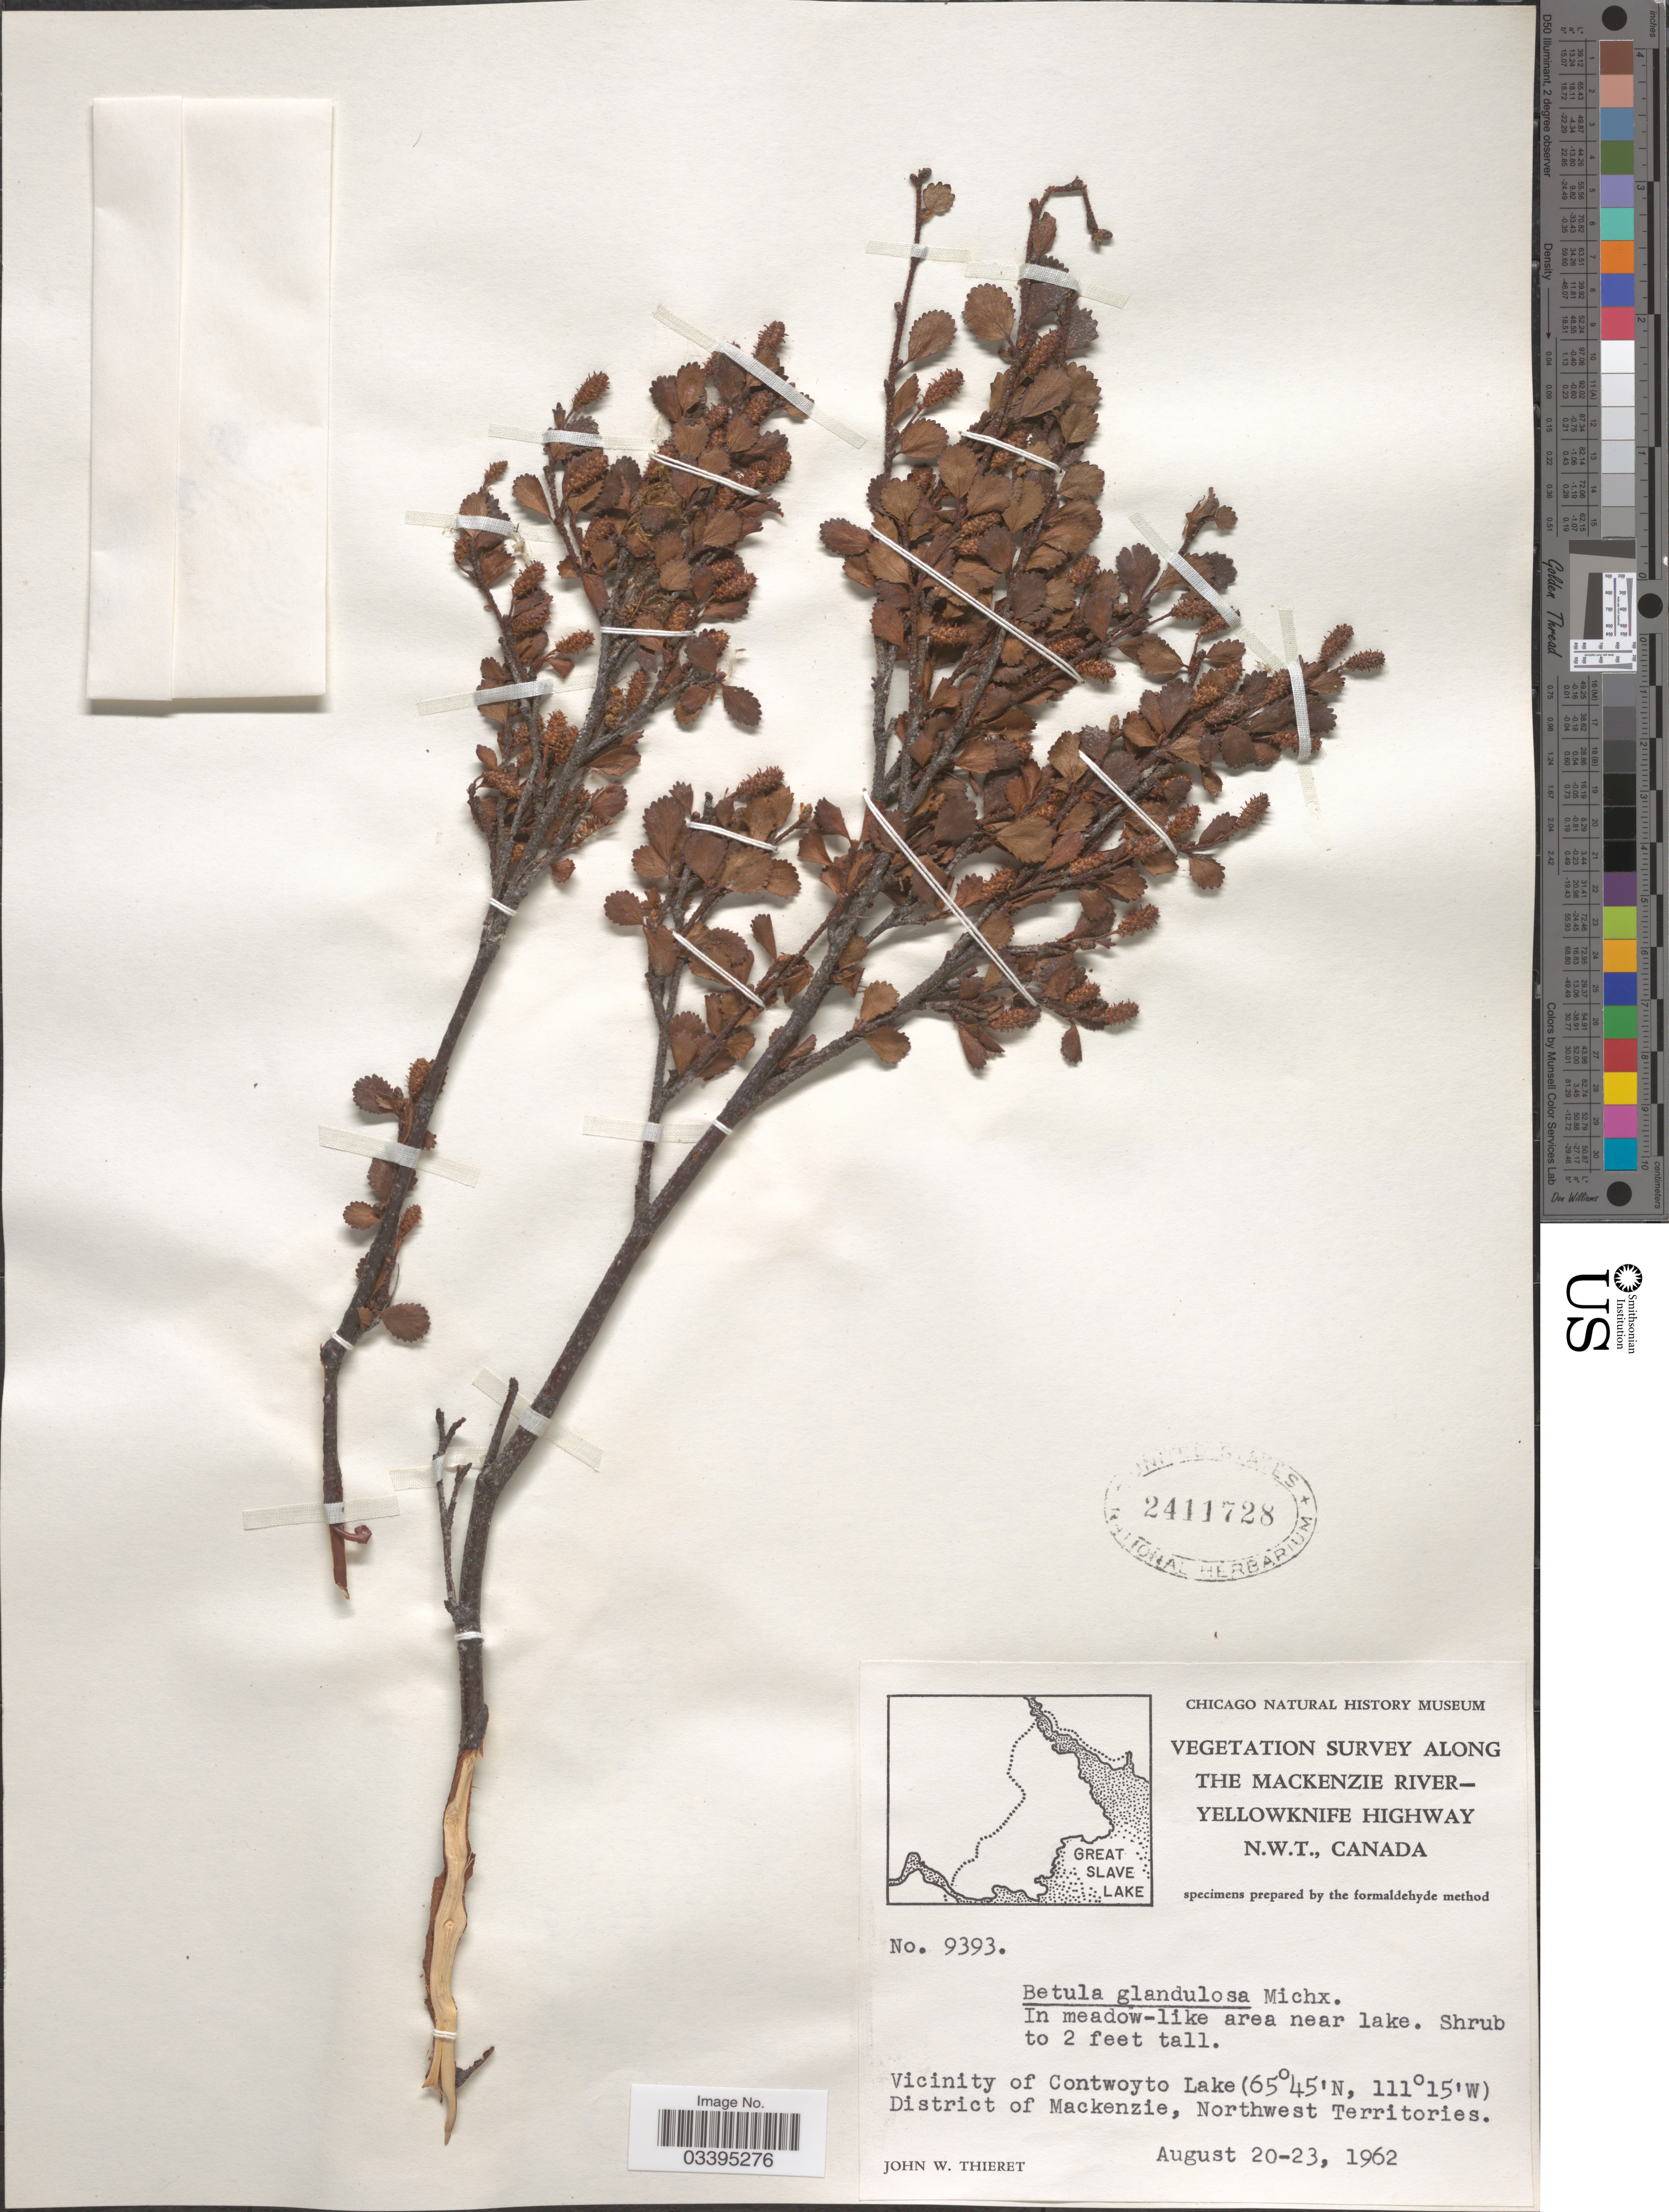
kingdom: Plantae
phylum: Tracheophyta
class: Magnoliopsida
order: Fagales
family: Betulaceae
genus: Betula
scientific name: Betula glandulosa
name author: Michx.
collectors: J. W. Thieret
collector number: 9393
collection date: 1962-08-20/1962-08-23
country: Canada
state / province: Northwest Territories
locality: Along the Mackenzie River-Yellowknife Highway. In meadow-like area near lake. Vicinity of Contwoyto Lake. District of Mackenzie.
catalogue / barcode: US 2411728